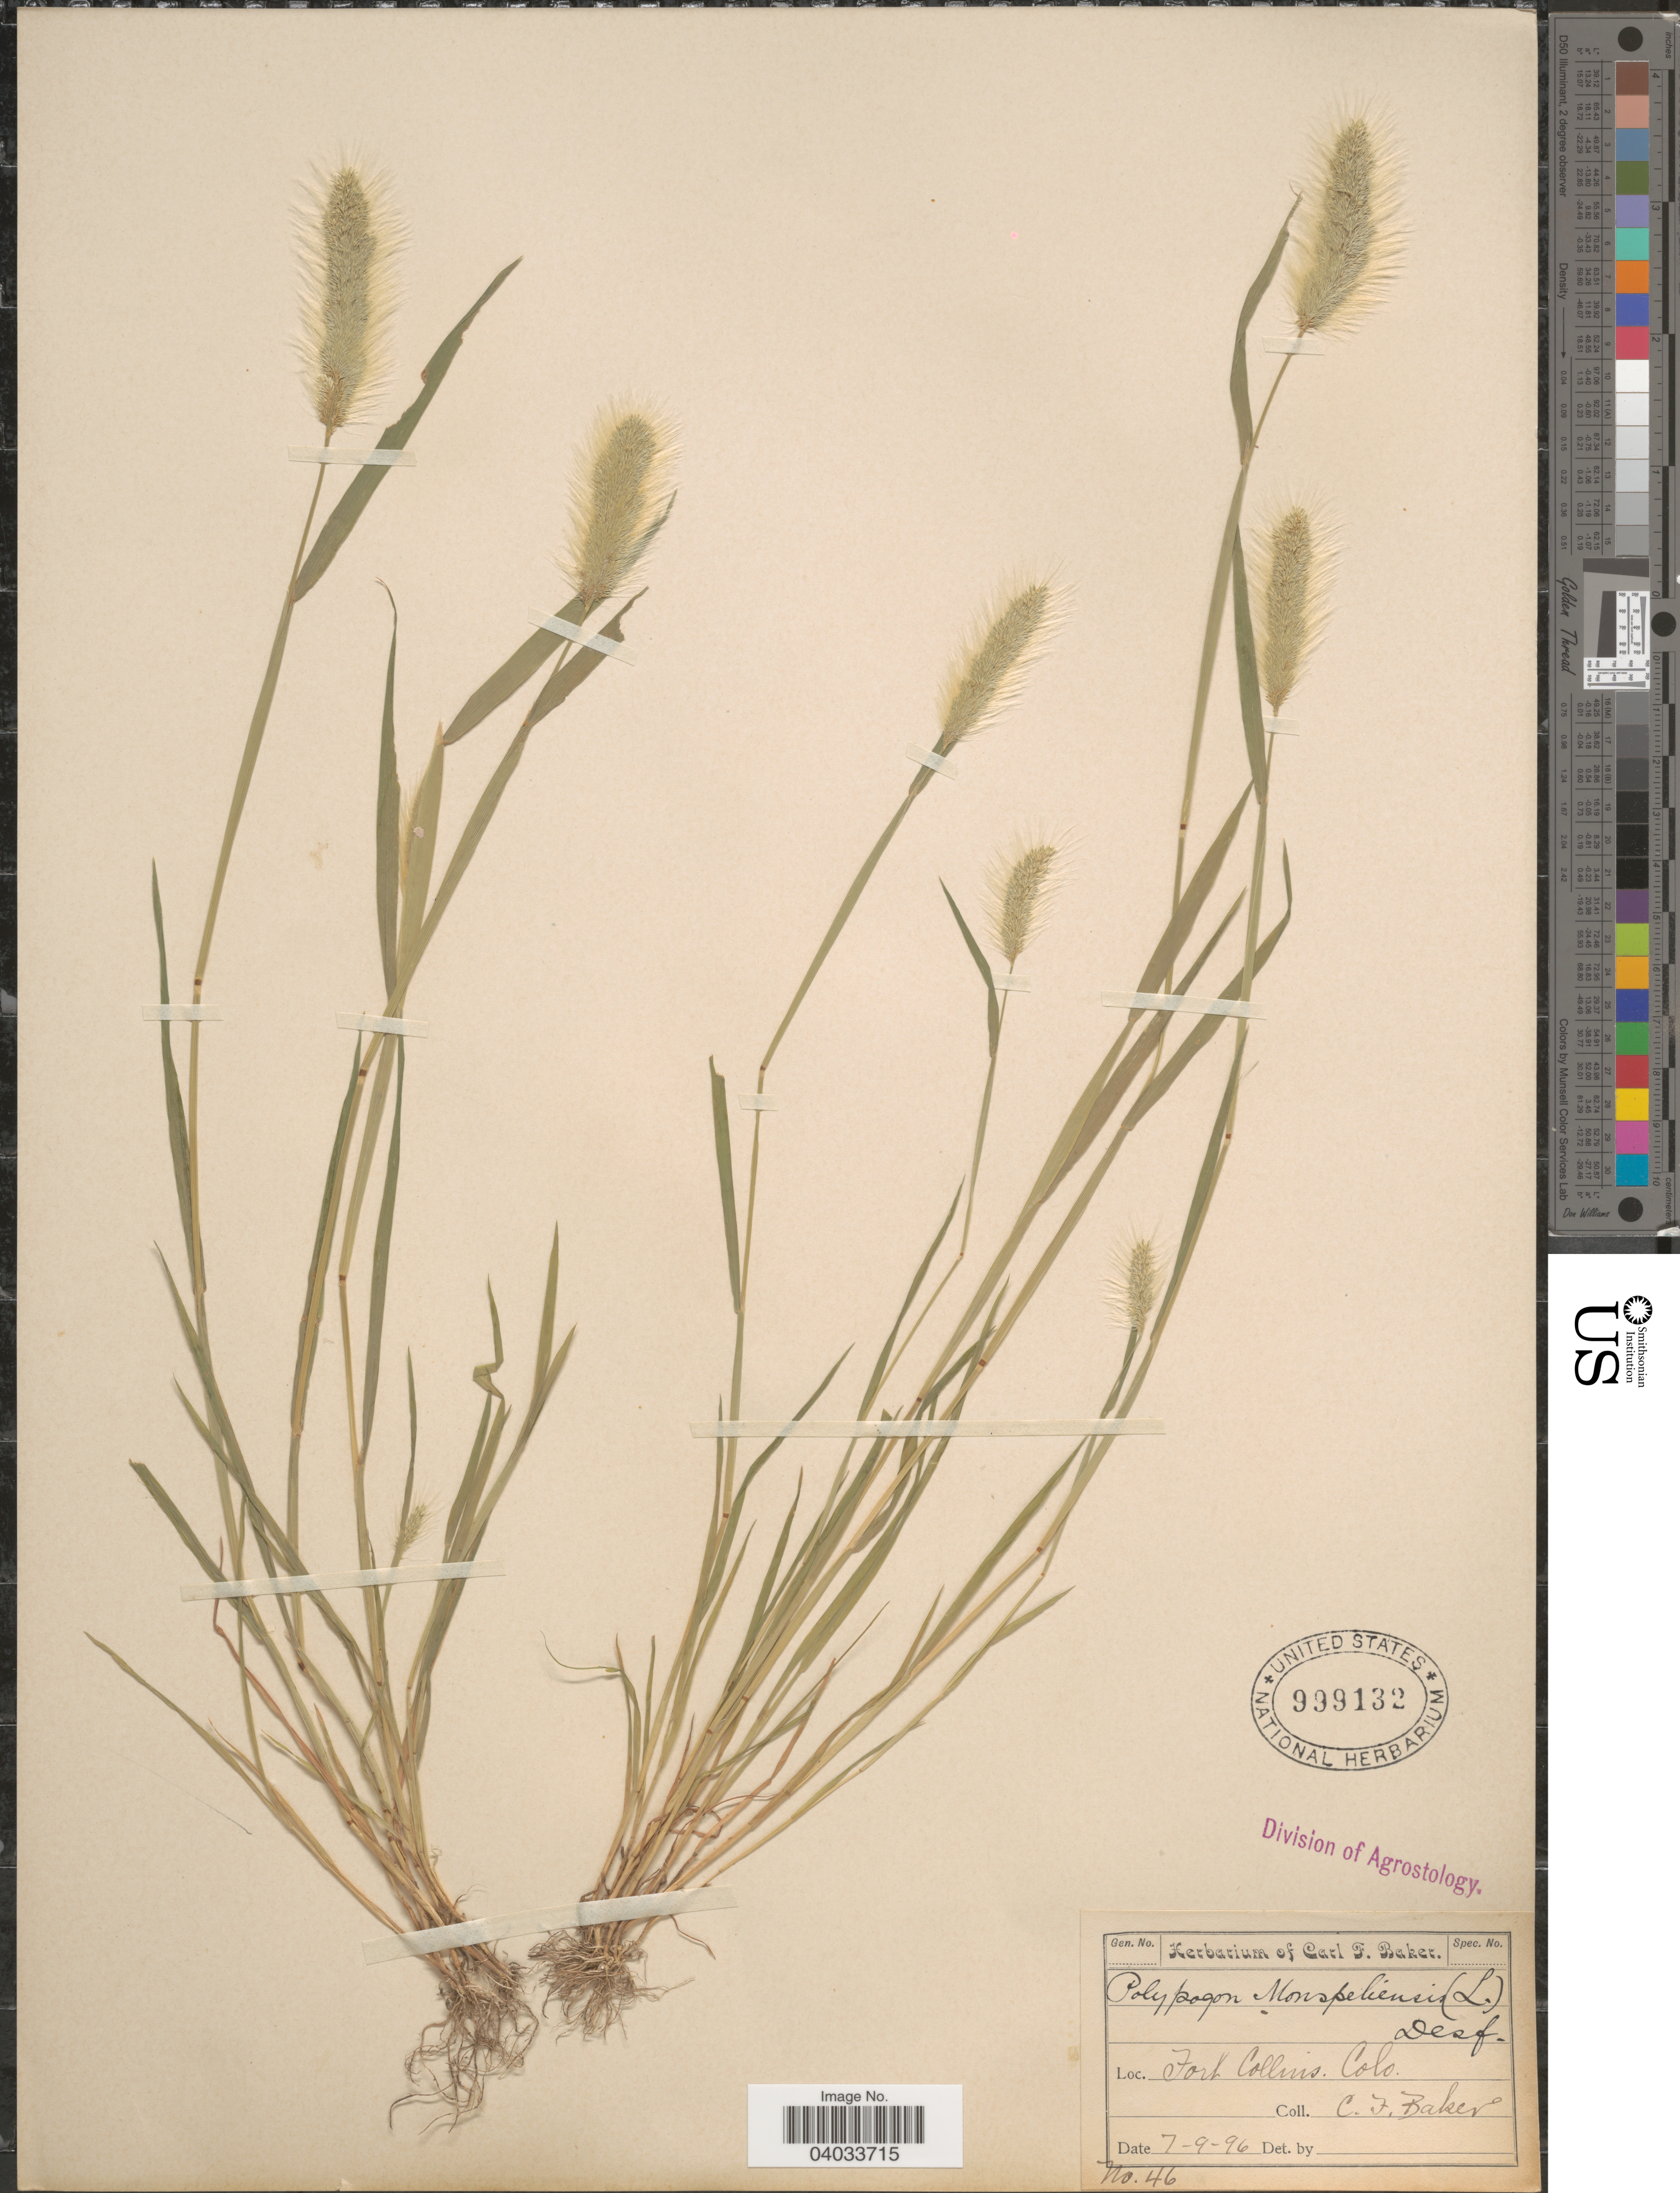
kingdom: Plantae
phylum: Tracheophyta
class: Liliopsida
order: Poales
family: Poaceae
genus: Polypogon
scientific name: Polypogon monspeliensis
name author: (L.) Desf.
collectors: C. F. Baker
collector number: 46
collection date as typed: Transcribed d/m/y: 9/7/96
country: United States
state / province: Colorado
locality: Fort Collins.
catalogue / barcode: US 999132